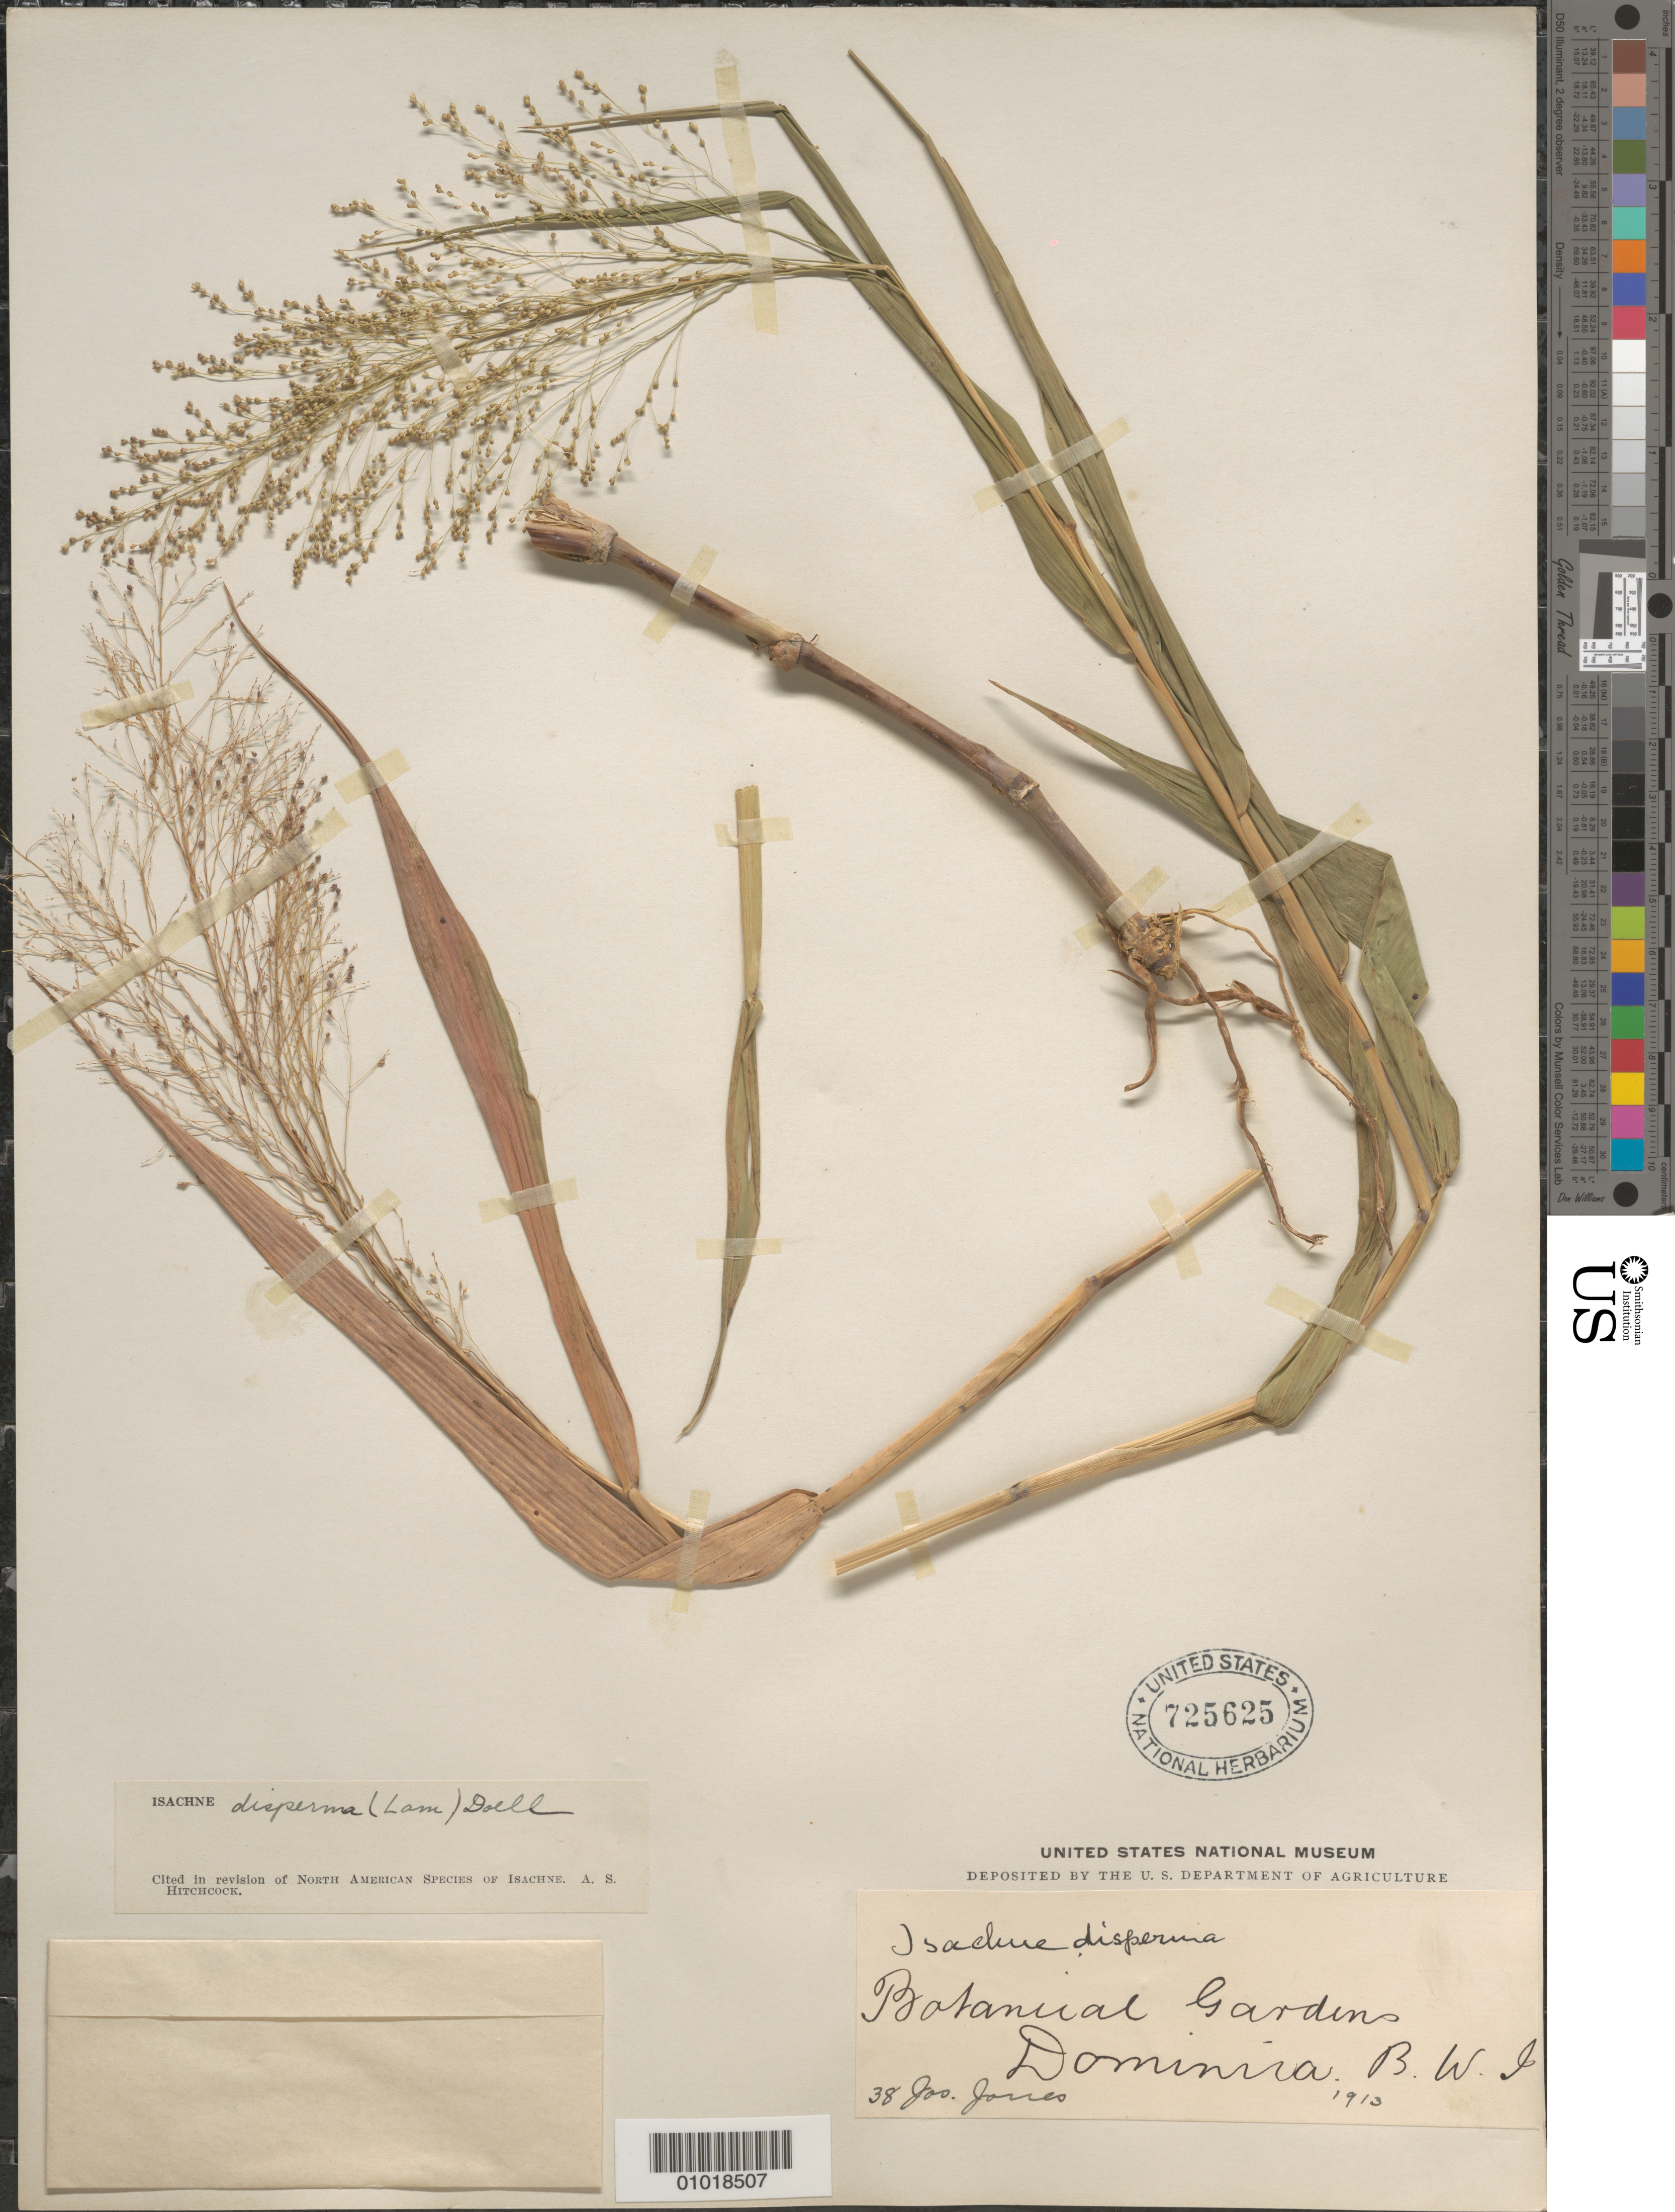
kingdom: Plantae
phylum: Tracheophyta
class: Liliopsida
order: Poales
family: Poaceae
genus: Isachne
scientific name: Isachne disperma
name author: (Lam.) Döll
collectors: J. Jones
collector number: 38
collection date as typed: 01 Jan 1913 to 31 Dec 1913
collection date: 1913-01-01/1913-12-31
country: Dominica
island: Dominica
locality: Dominica, British West Indies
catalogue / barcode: US 725625